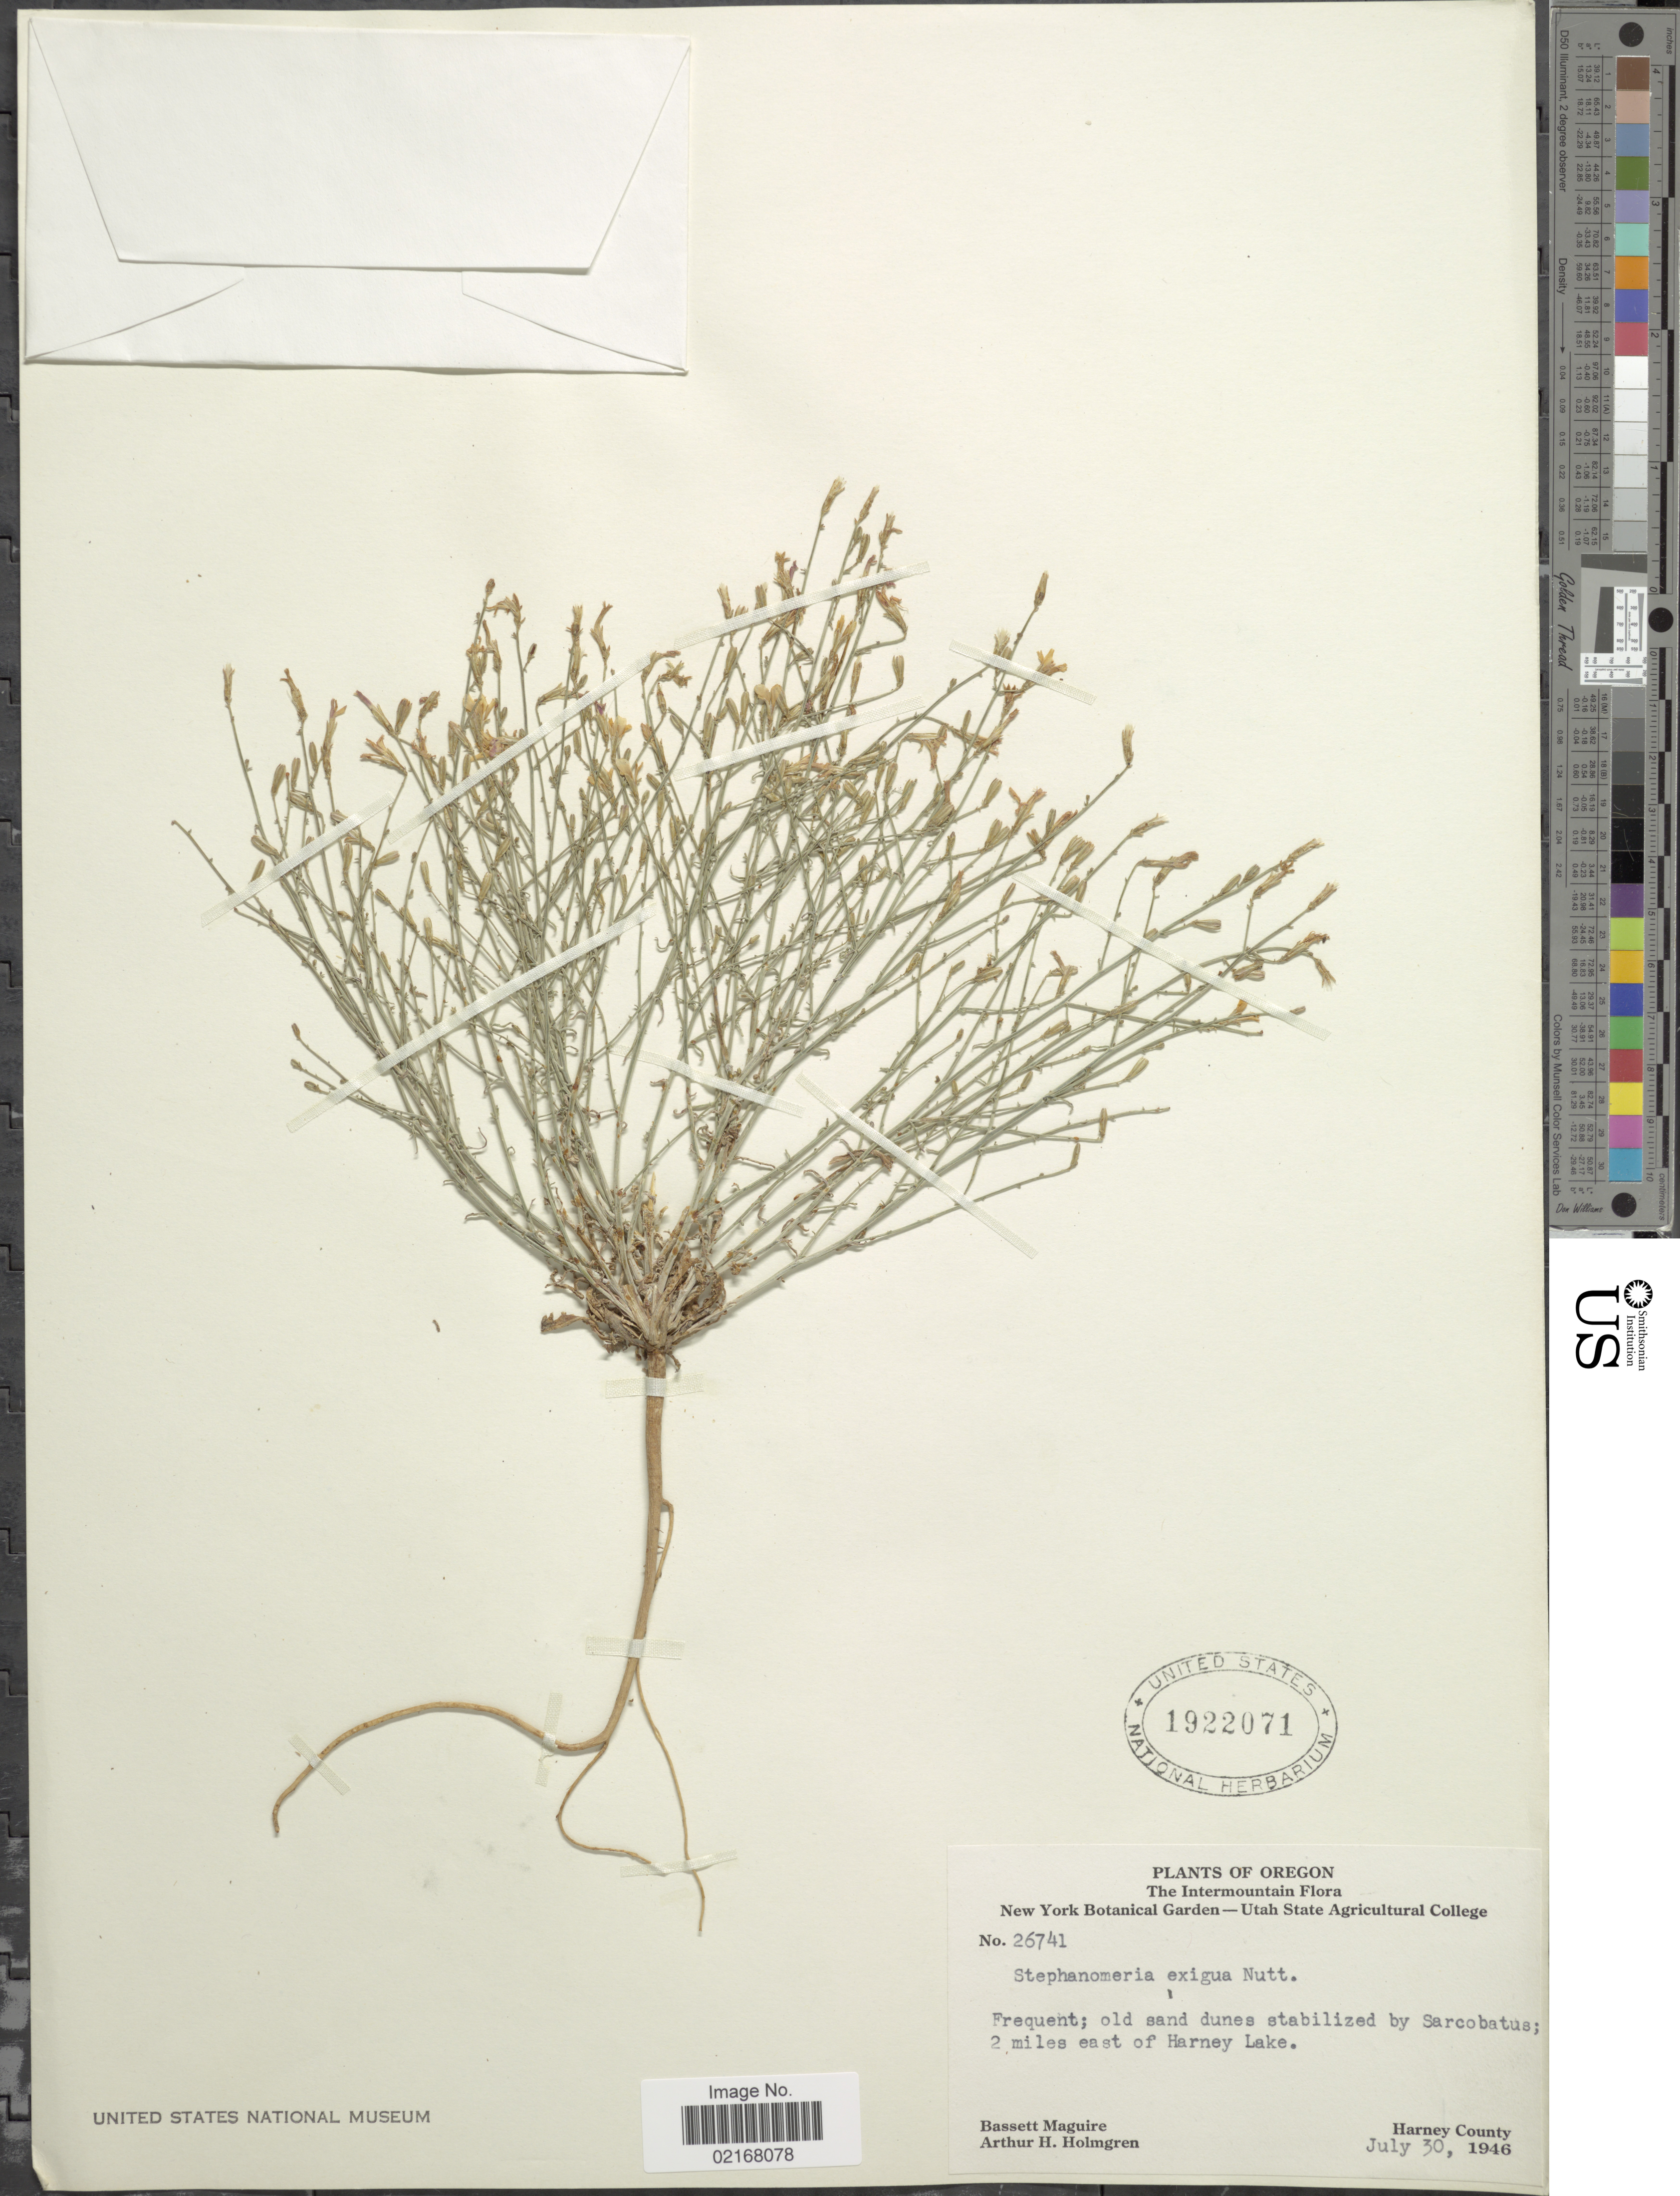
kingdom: Plantae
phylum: Tracheophyta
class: Magnoliopsida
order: Asterales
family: Asteraceae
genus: Stephanomeria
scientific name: Stephanomeria exigua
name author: Nutt.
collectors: B. Maguire & A. H. Holmgren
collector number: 26741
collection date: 1946-07-30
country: United States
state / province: Oregon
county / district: Harney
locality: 2 miles east of Harney Lake. Harney County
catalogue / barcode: US 1922071